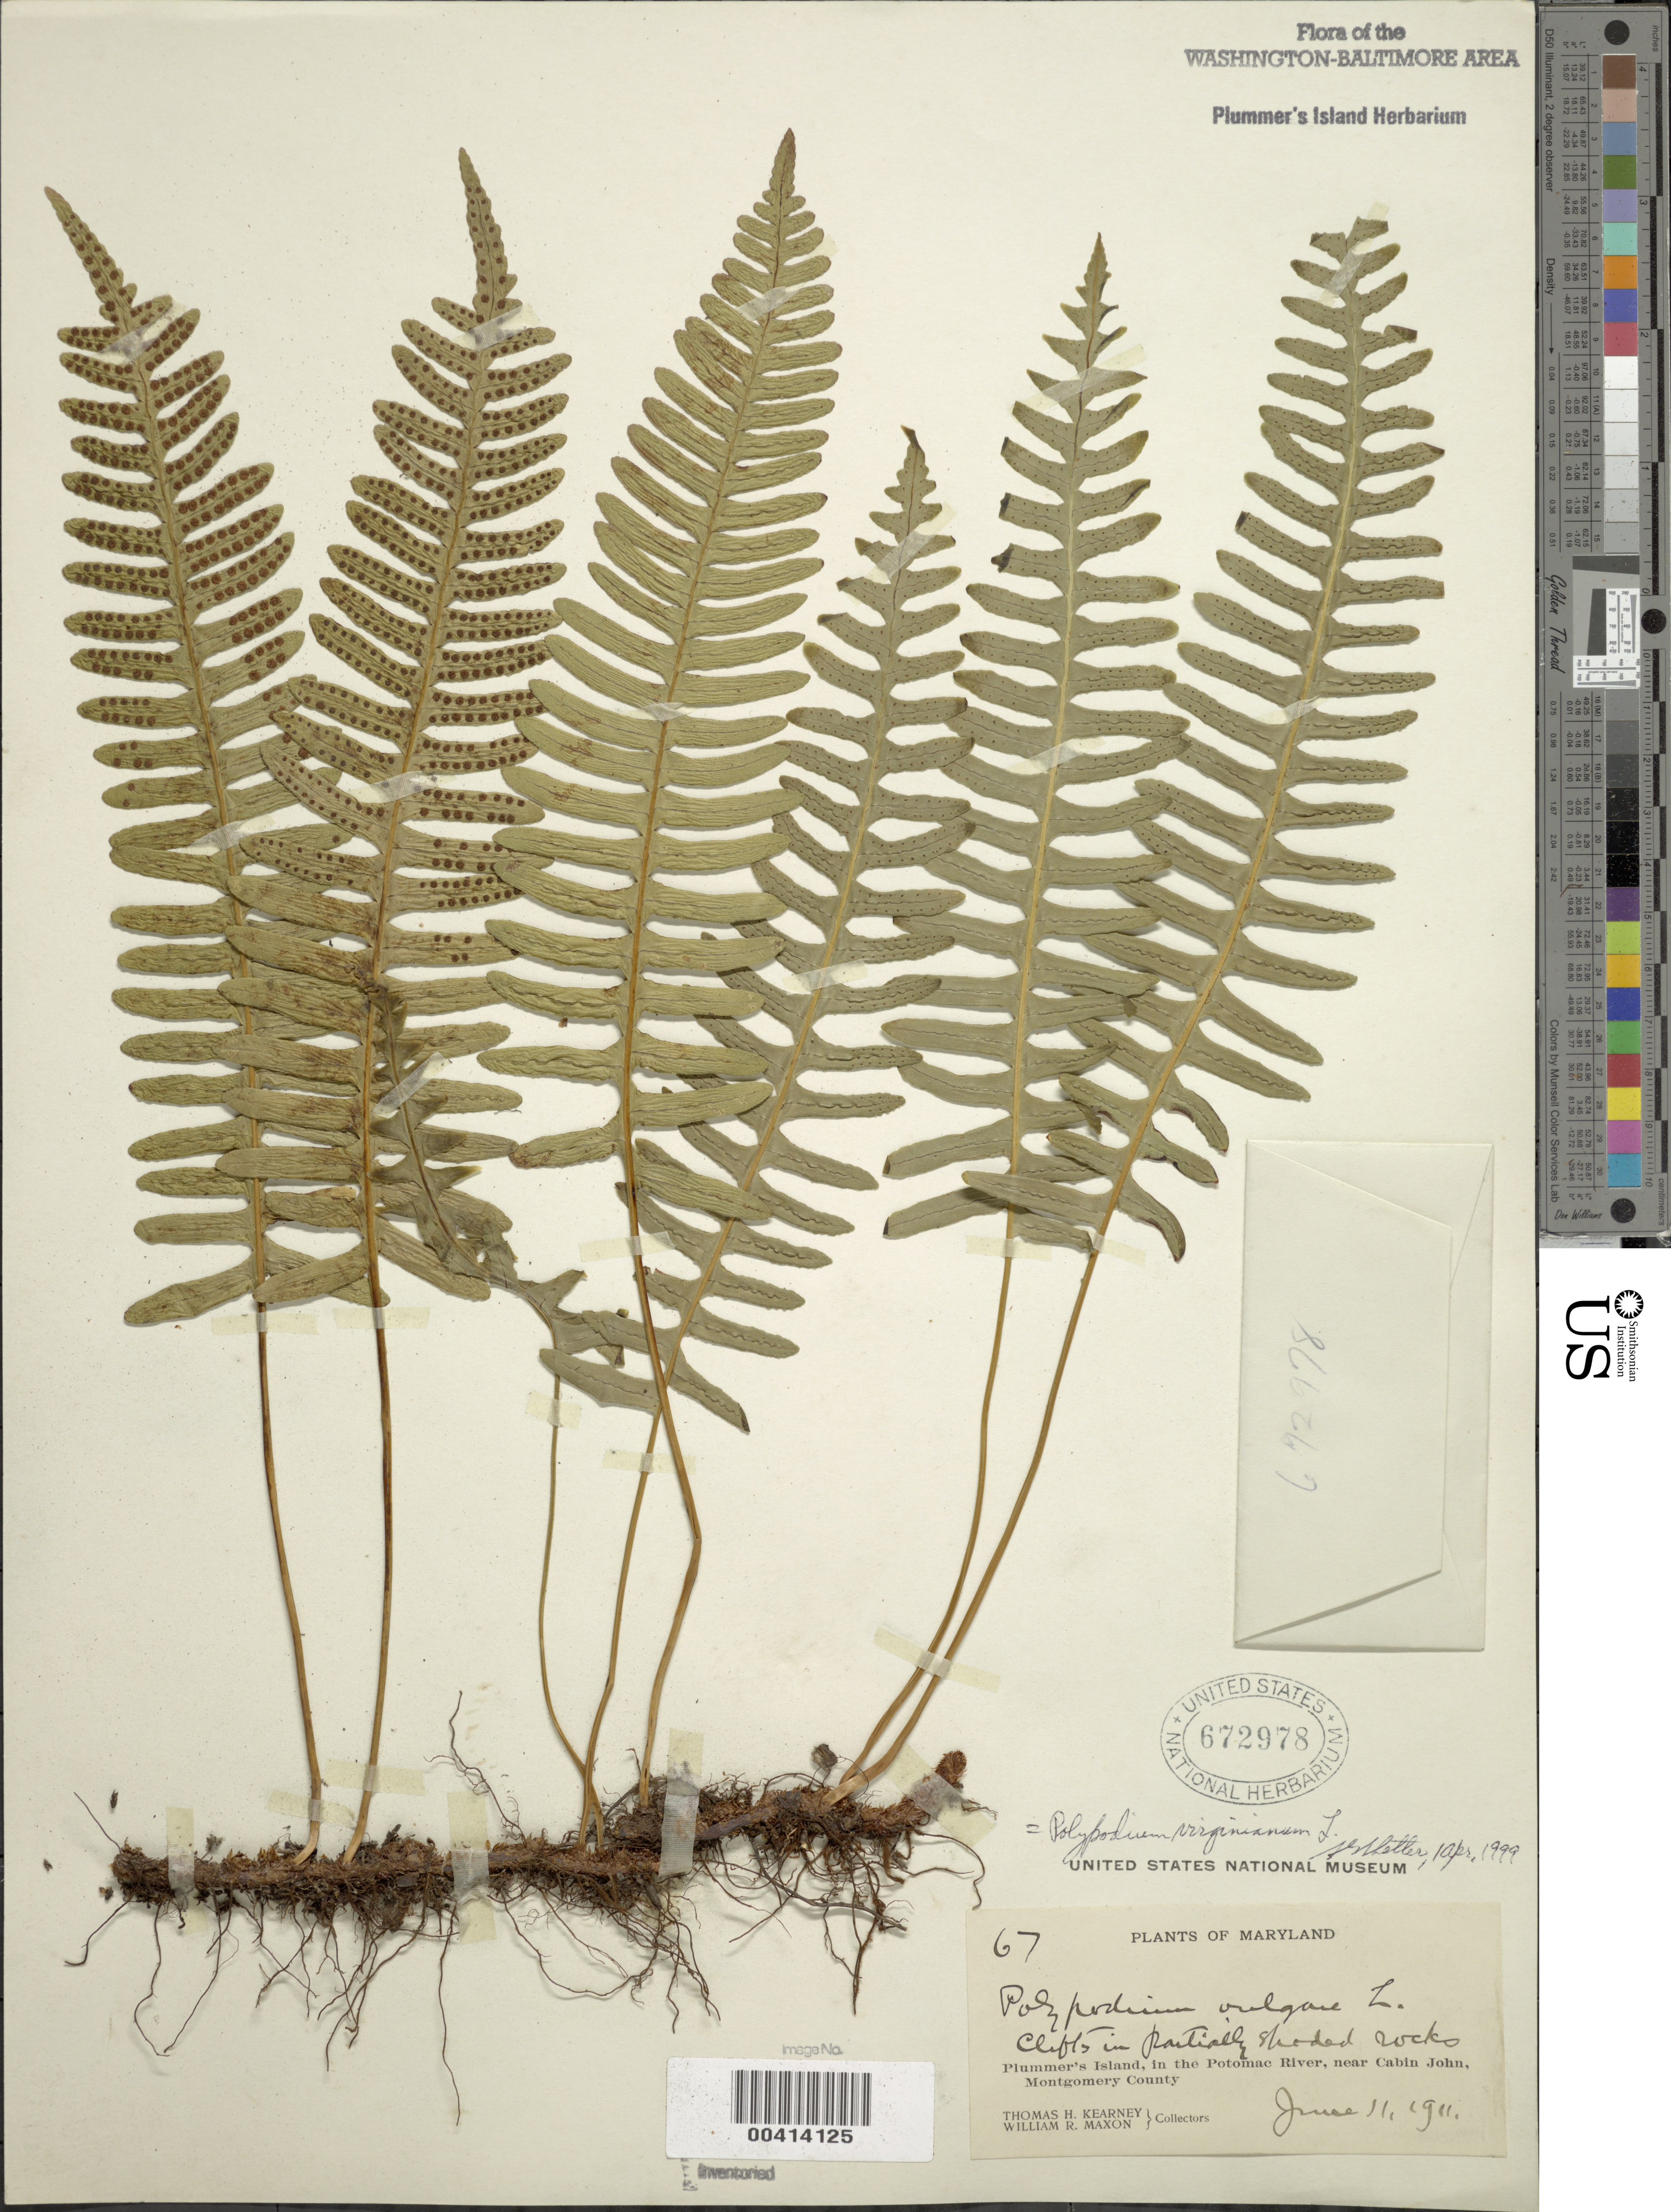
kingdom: Plantae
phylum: Tracheophyta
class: Polypodiopsida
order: Polypodiales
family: Polypodiaceae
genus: Polypodium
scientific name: Polypodium virginianum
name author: L.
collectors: T. H. Kearney & W. R. Maxon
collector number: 67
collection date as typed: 11 Jun 1911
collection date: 1911-06-11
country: United States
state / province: Maryland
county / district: Montgomery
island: Plummers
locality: Plummer's Island, near Cabin John C. & O. Canal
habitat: Partially shaded rocks on cliffs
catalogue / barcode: US 672978